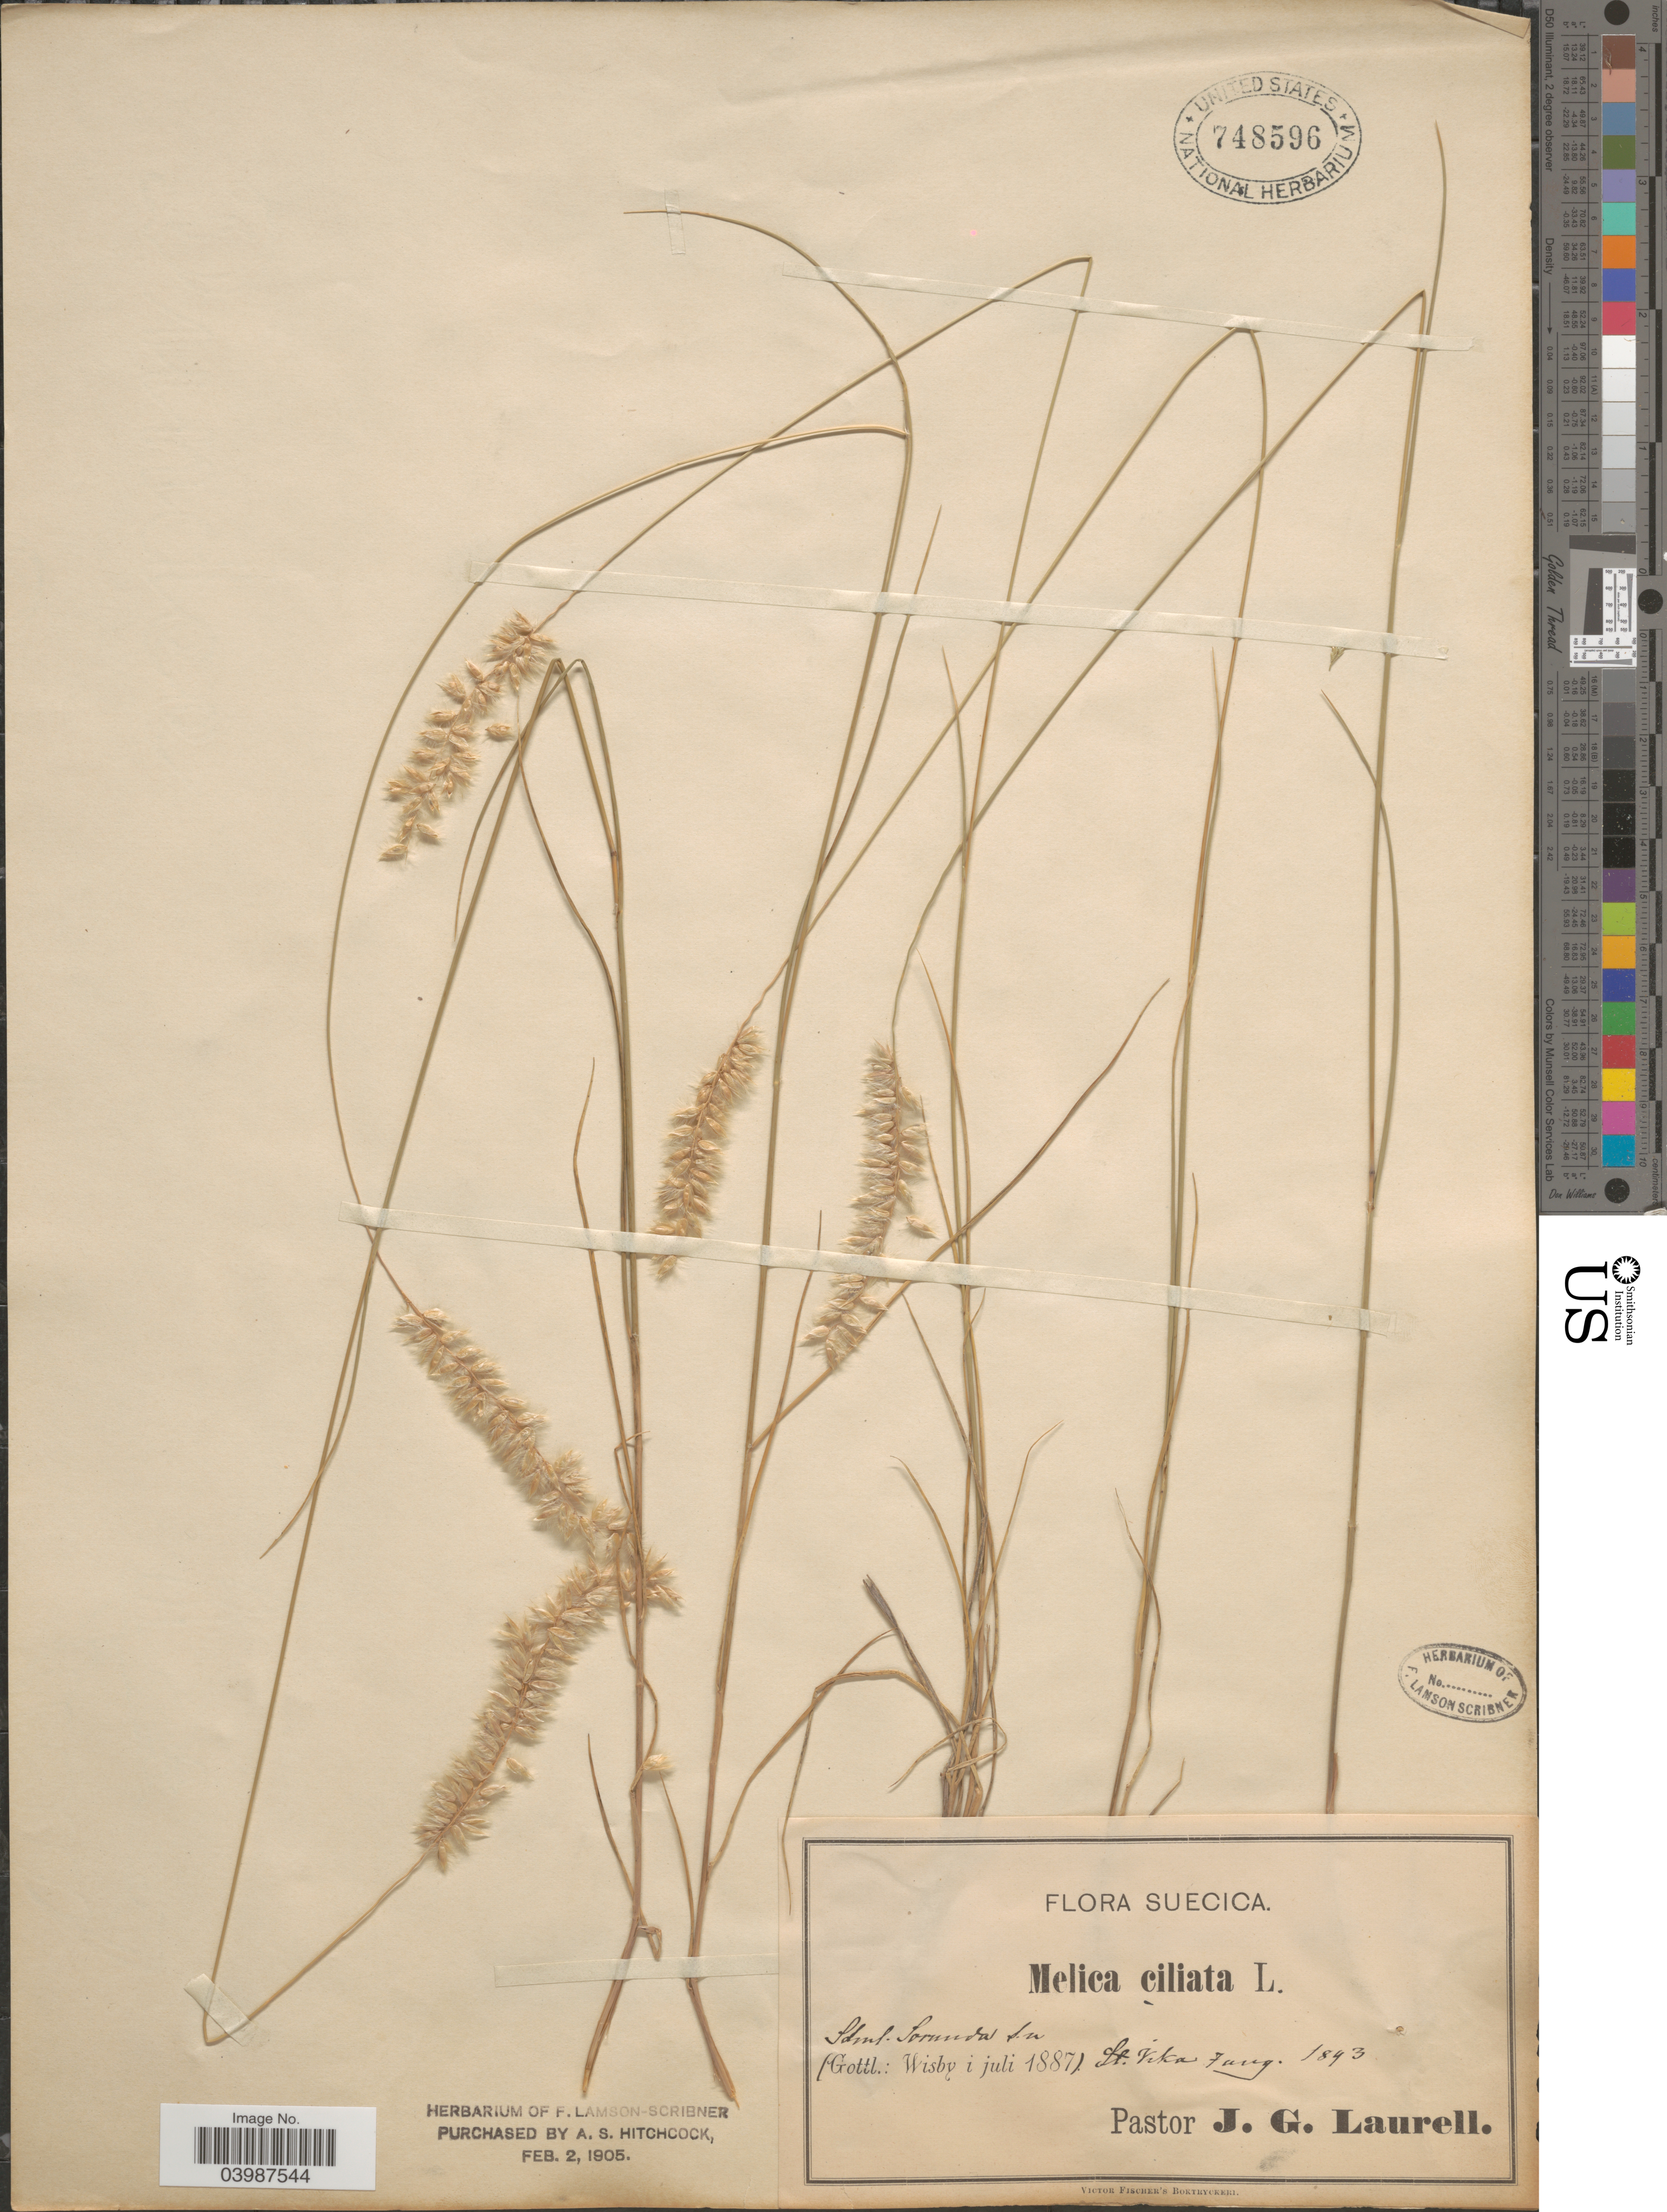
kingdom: Plantae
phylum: Tracheophyta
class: Liliopsida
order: Poales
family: Poaceae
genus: Melica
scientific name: Melica ciliata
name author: L.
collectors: J. Laurell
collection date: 1843-08-07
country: Sweden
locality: Suecica. St. Vika.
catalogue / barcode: US 748596